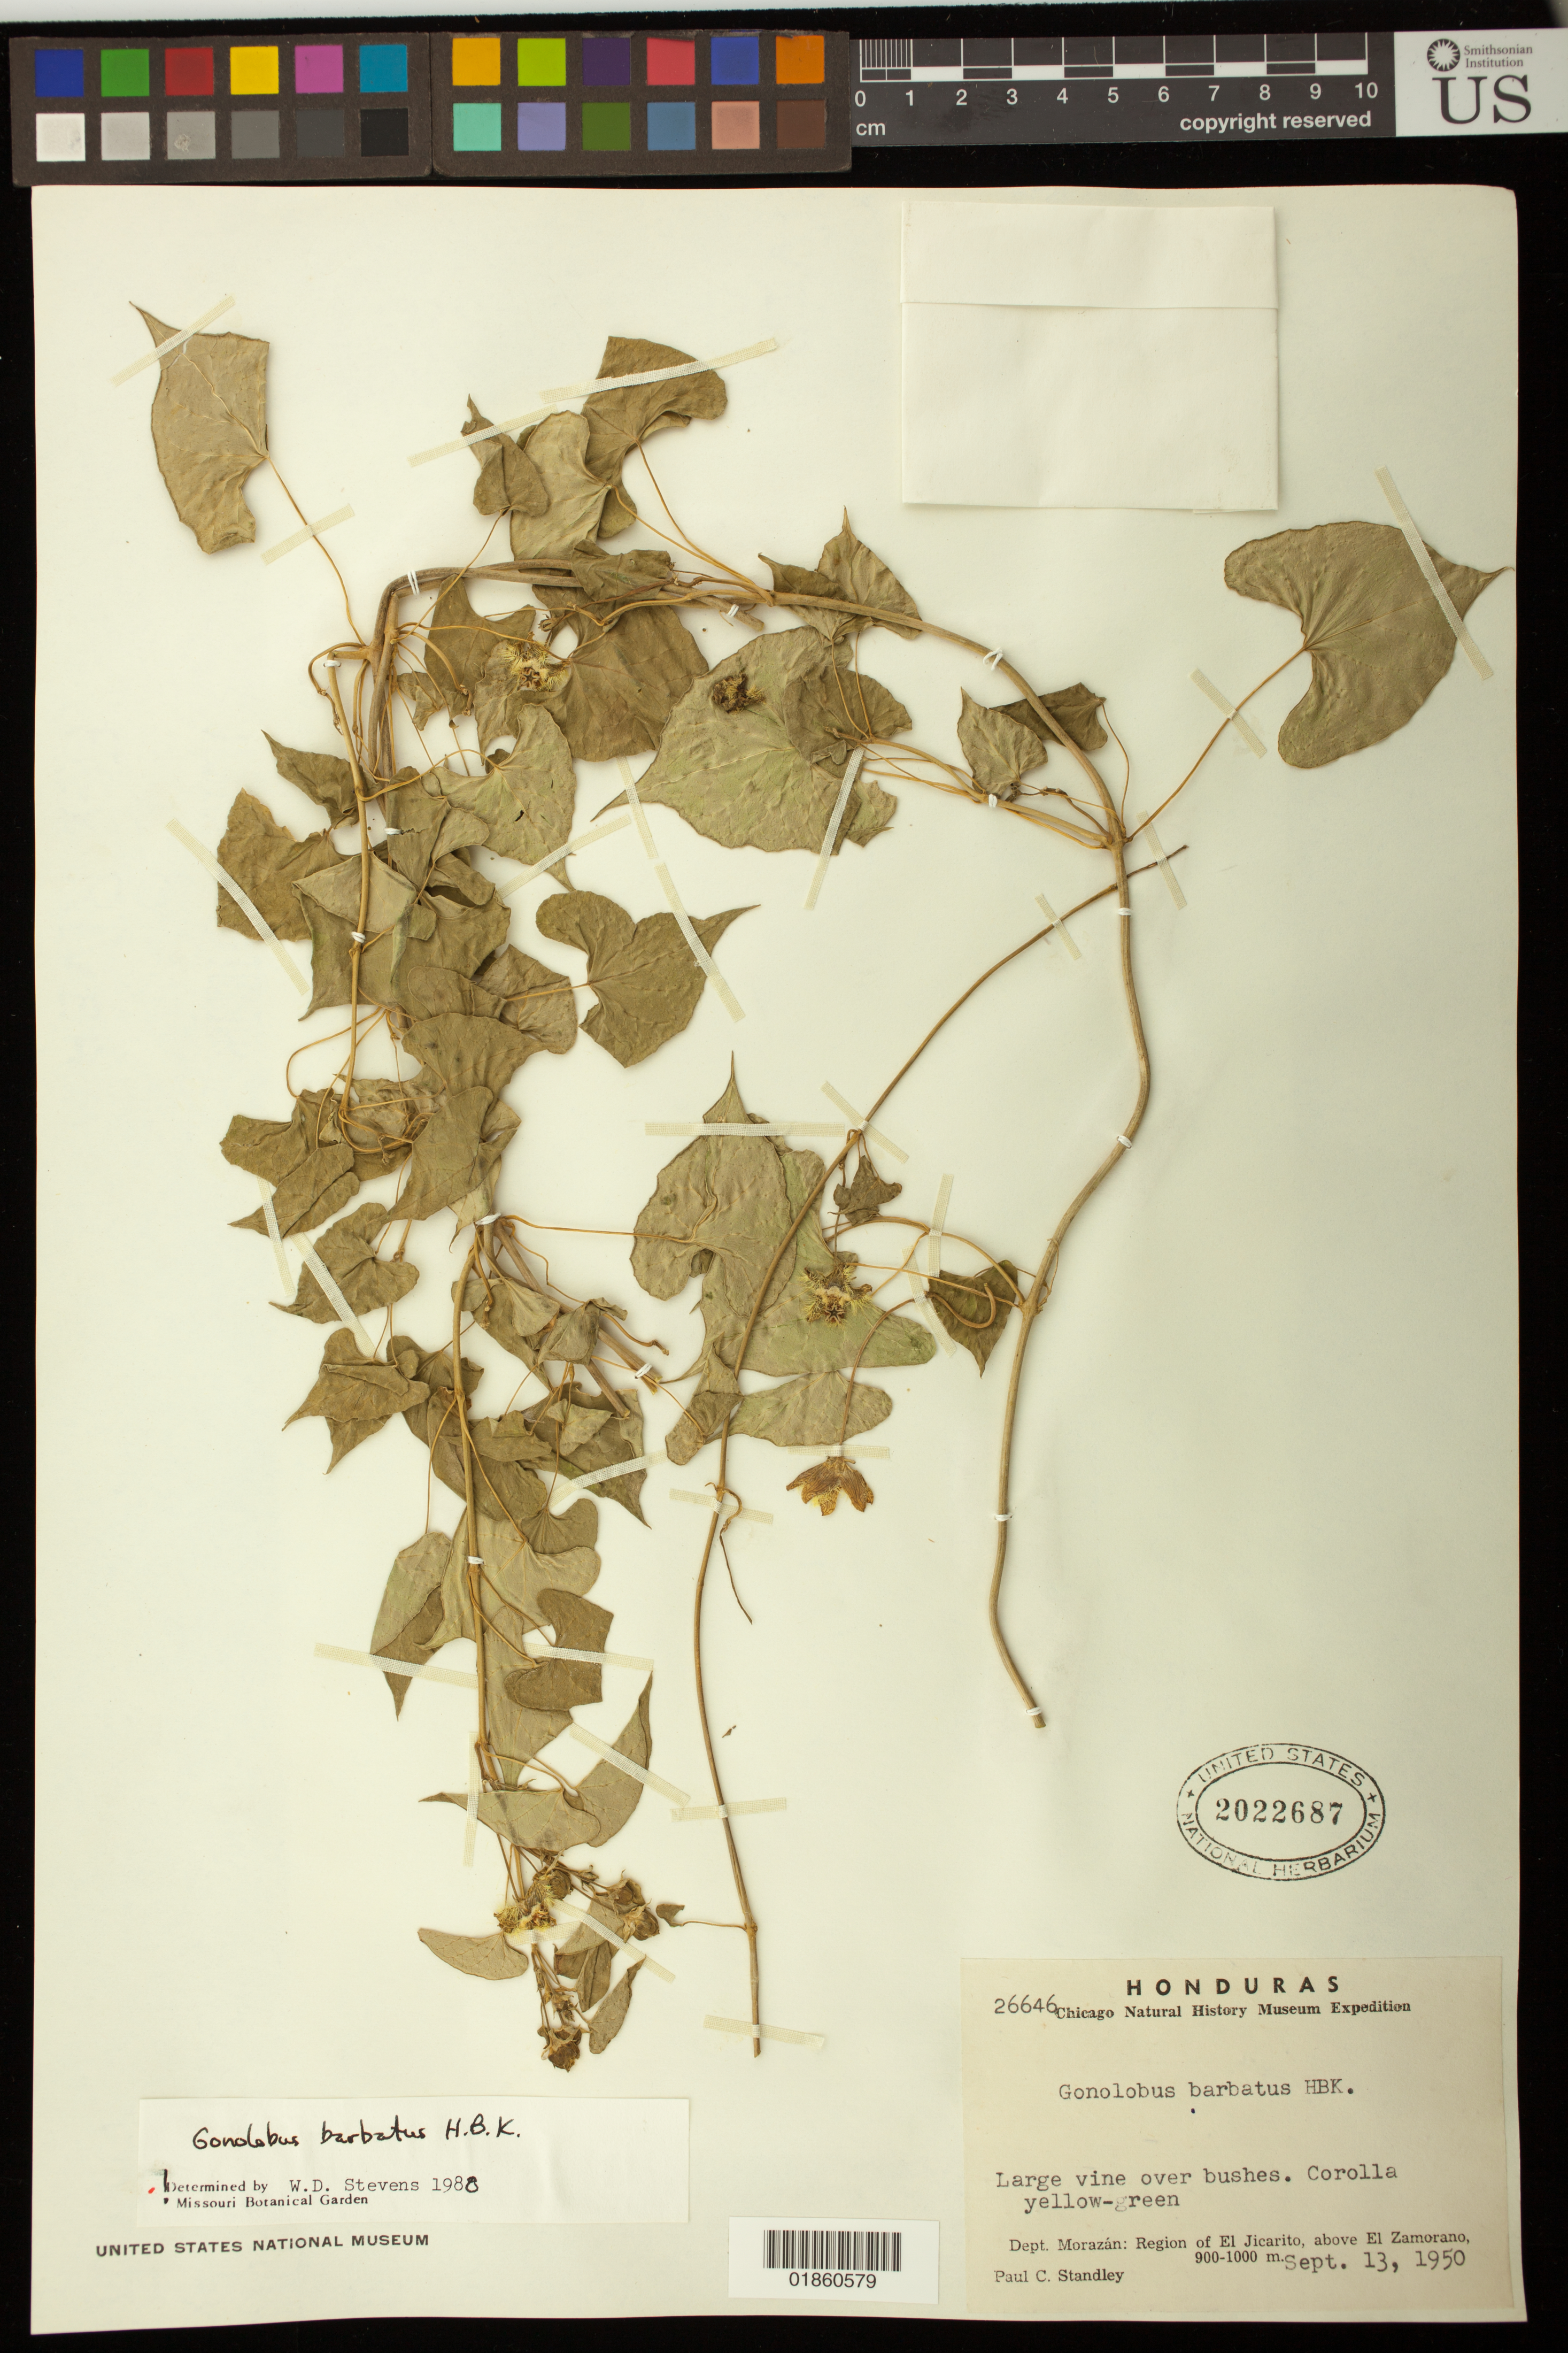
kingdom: Plantae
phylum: Tracheophyta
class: Magnoliopsida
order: Gentianales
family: Apocynaceae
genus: Gonolobus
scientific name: Gonolobus barbatus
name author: Kunth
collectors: P. C. Standley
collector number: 26646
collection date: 1950-09-13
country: Honduras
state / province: Fco. Morazán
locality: Region of El Jicarito, above El Zamorano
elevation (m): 900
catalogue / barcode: US 2022687